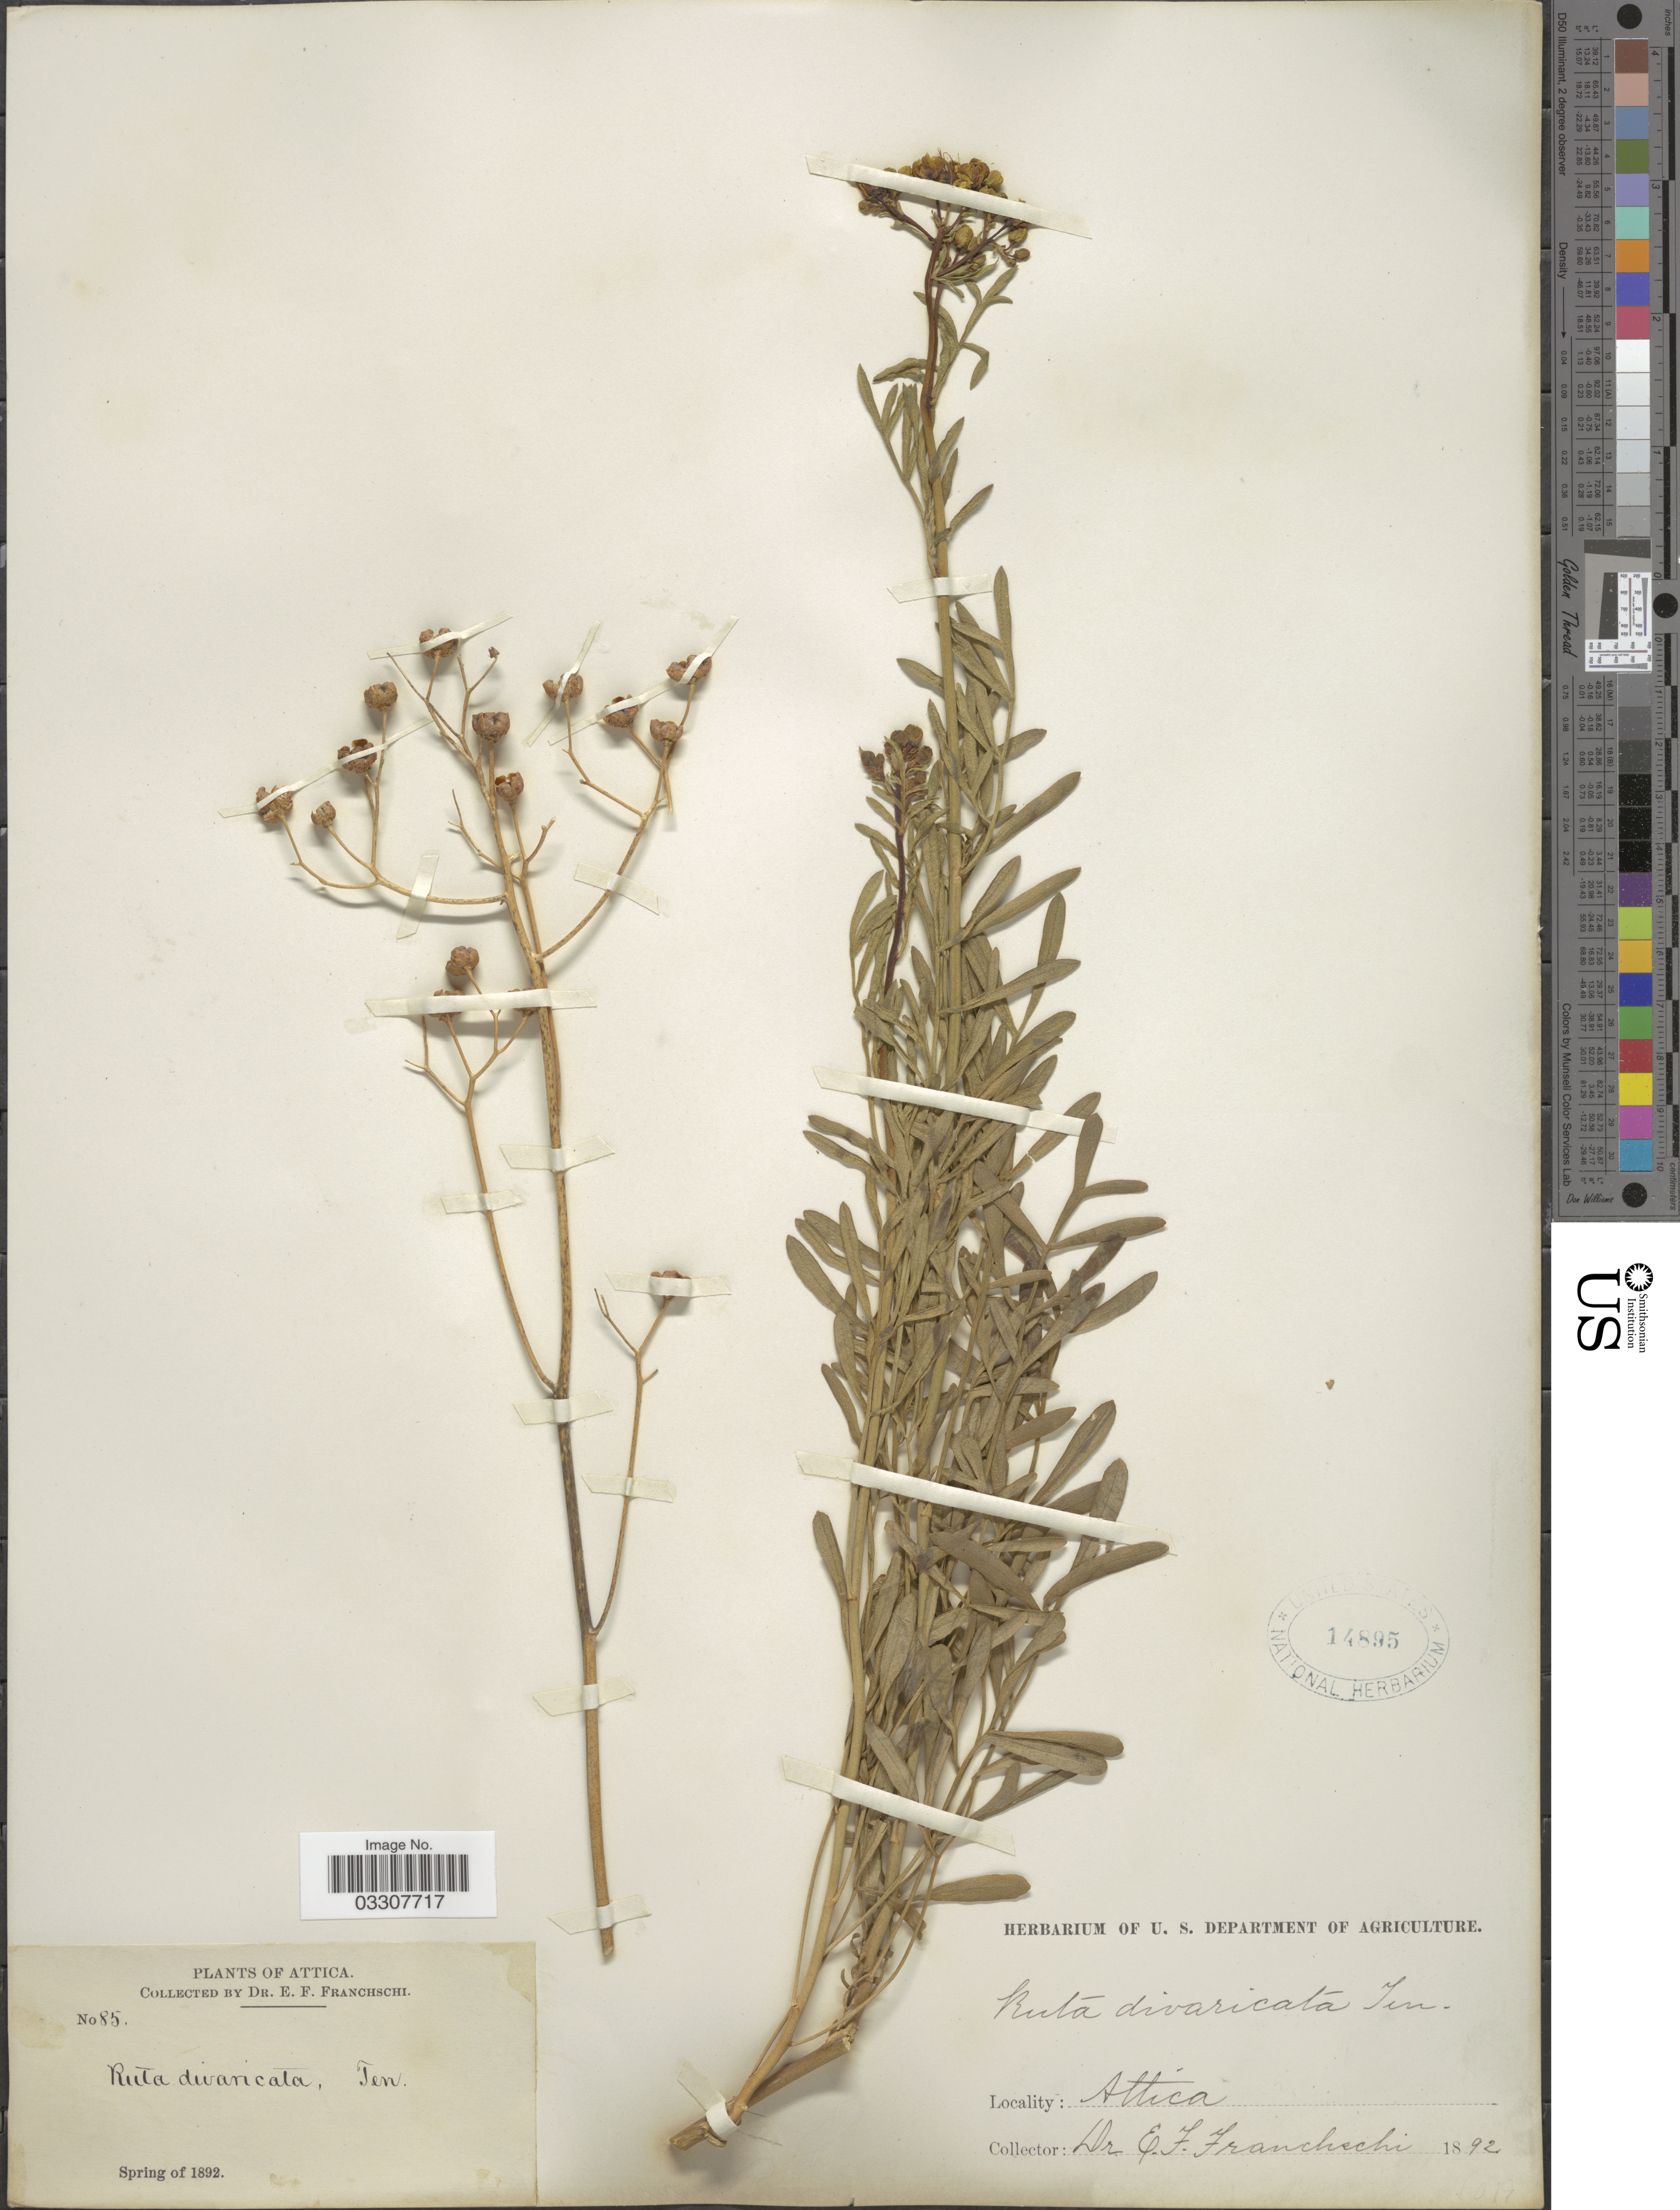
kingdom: Plantae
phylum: Tracheophyta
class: Magnoliopsida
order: Sapindales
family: Rutaceae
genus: Ruta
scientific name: Ruta graveolens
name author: L.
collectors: E. Franchschi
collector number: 85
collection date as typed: Spring of 1892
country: Greece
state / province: Attica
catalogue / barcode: US 14895